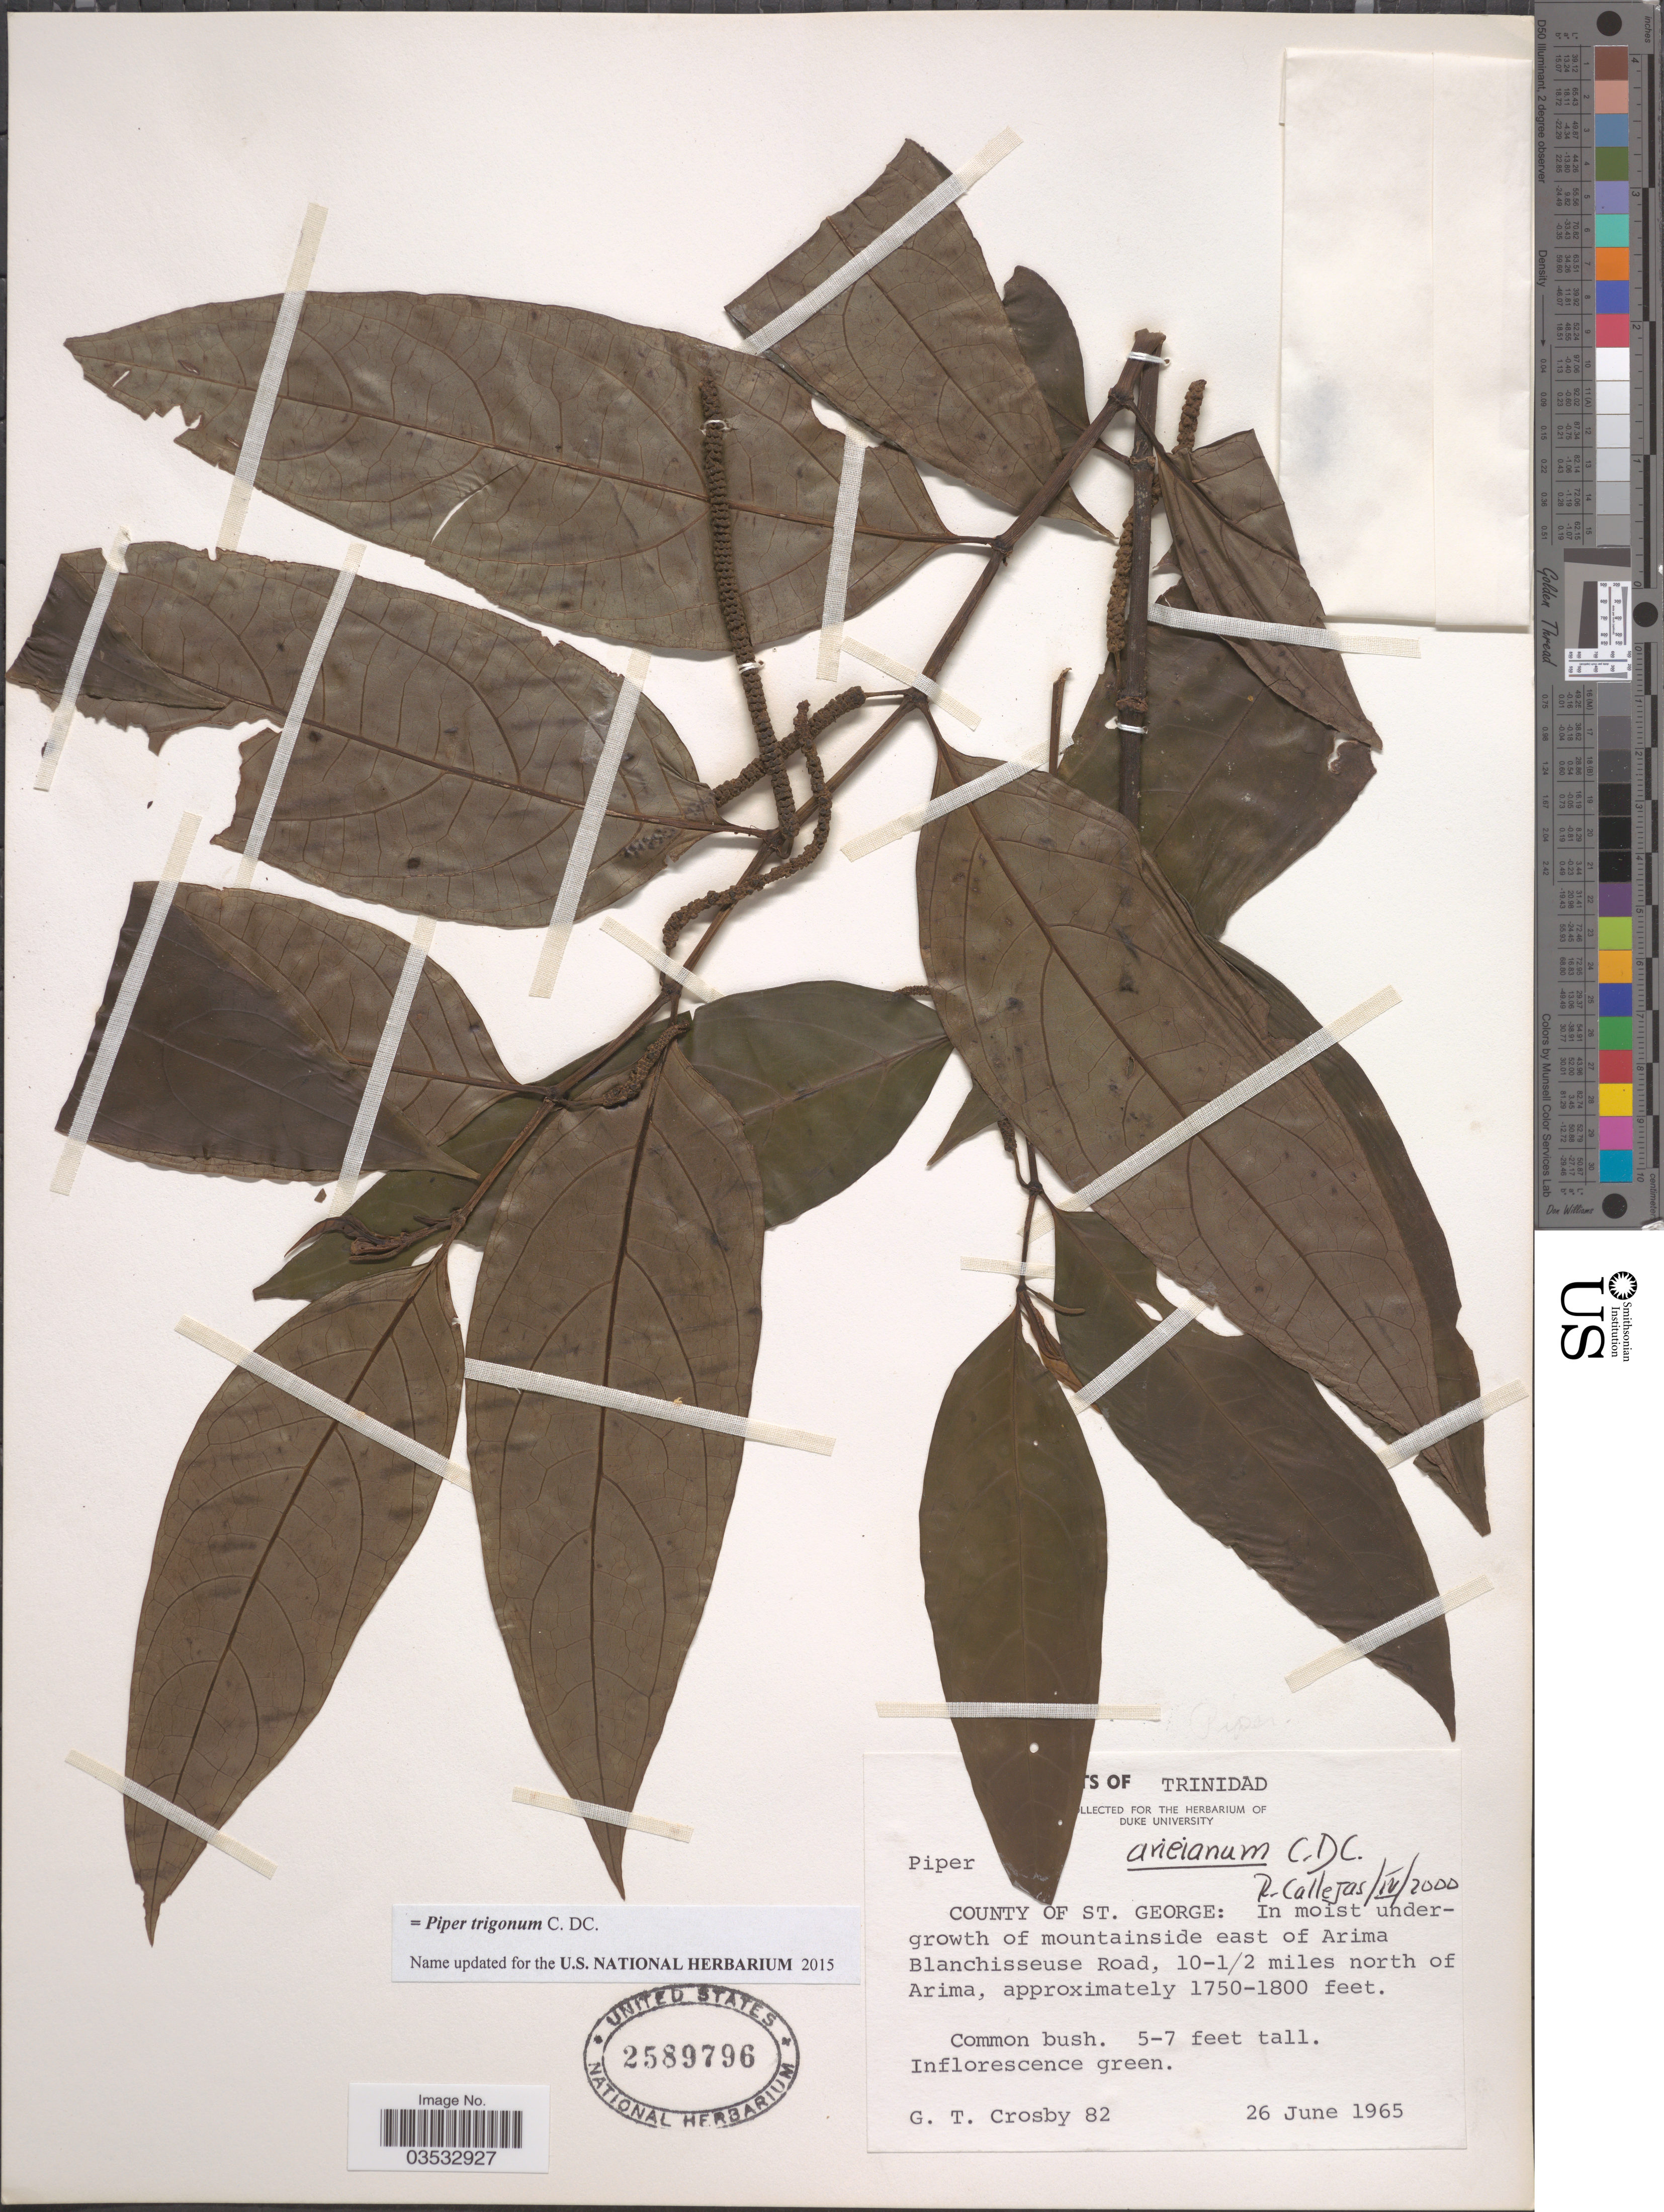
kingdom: Plantae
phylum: Tracheophyta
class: Magnoliopsida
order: Piperales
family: Piperaceae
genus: Piper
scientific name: Piper trigonum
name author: C. DC.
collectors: G. T. Crosby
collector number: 82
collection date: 1965-06-26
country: Trinidad and Tobago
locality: Trinidad. County of St. George: In moist undergrowth of mountainside east of Arima Blanchisseuse Road, 10-1/2 miles north of Arima.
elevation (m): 1750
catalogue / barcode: US 2589796